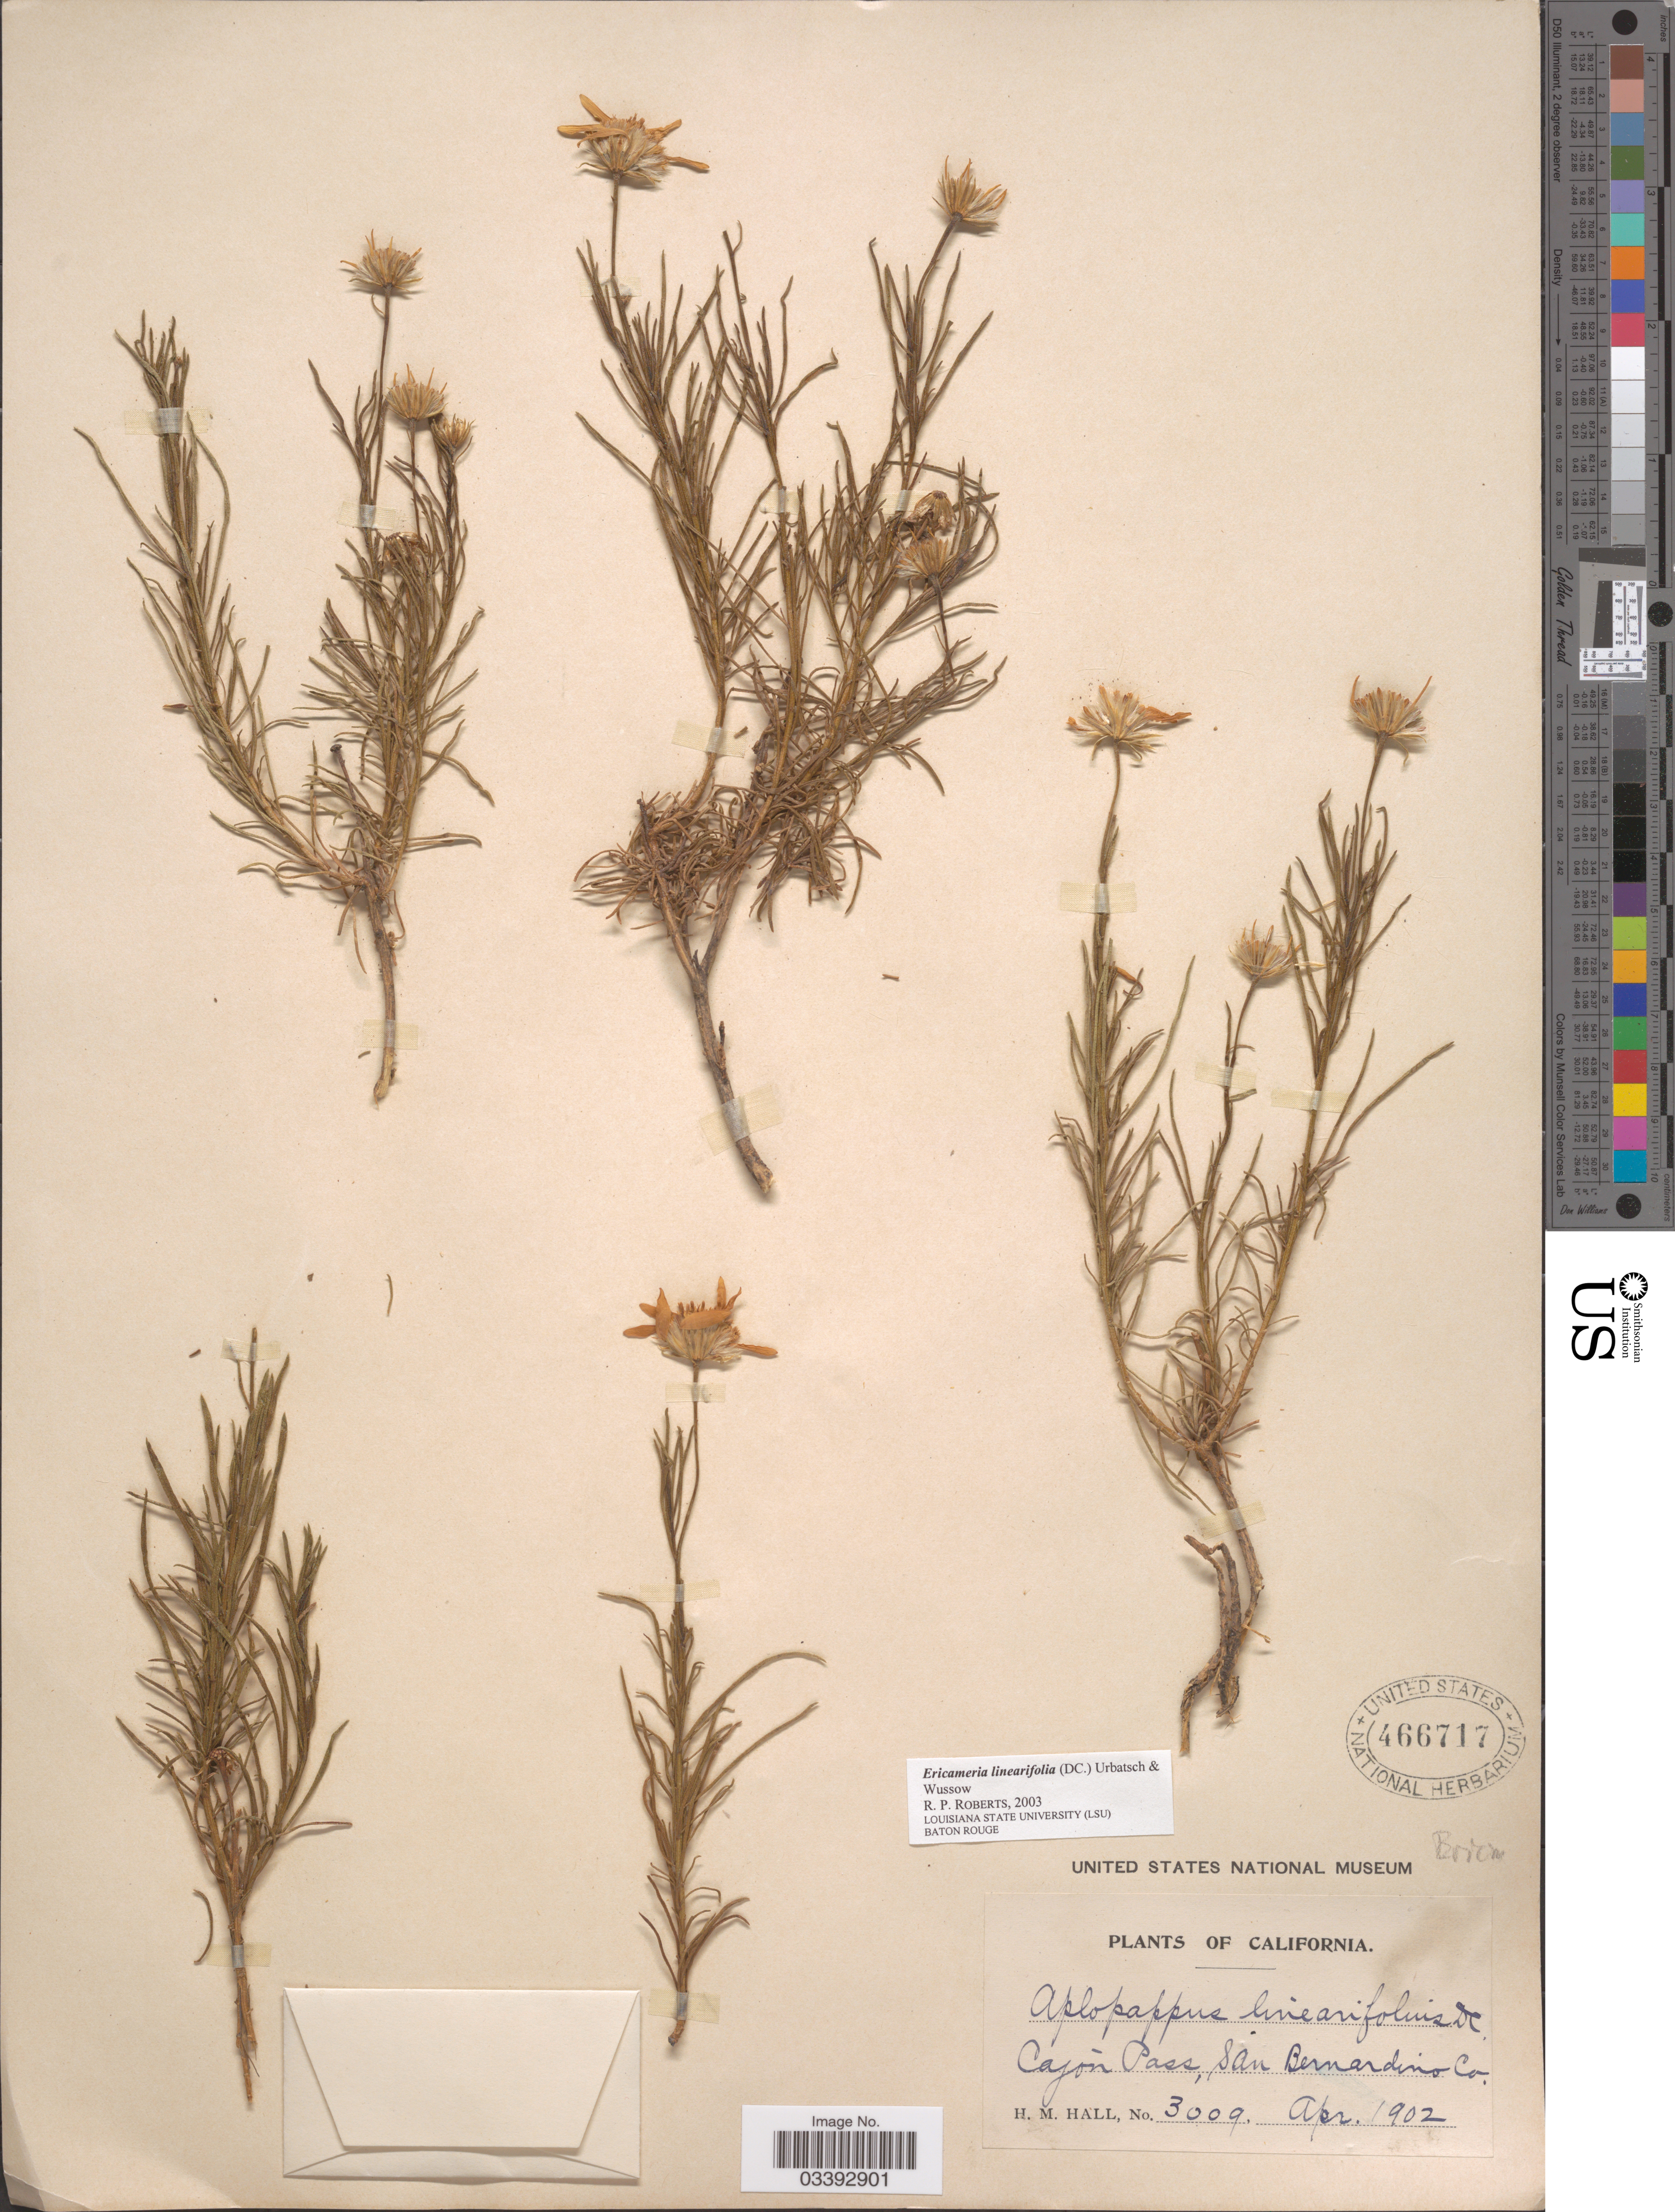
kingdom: Plantae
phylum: Tracheophyta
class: Magnoliopsida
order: Asterales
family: Asteraceae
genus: Ericameria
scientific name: Ericameria linearifolia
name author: (DC.) Urbatsch & Wussow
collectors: H. M. Hall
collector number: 3009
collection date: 1902-04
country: United States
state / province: California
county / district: San Bernardino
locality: Cajon Pass, San Bernardino Co.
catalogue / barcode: US 466717